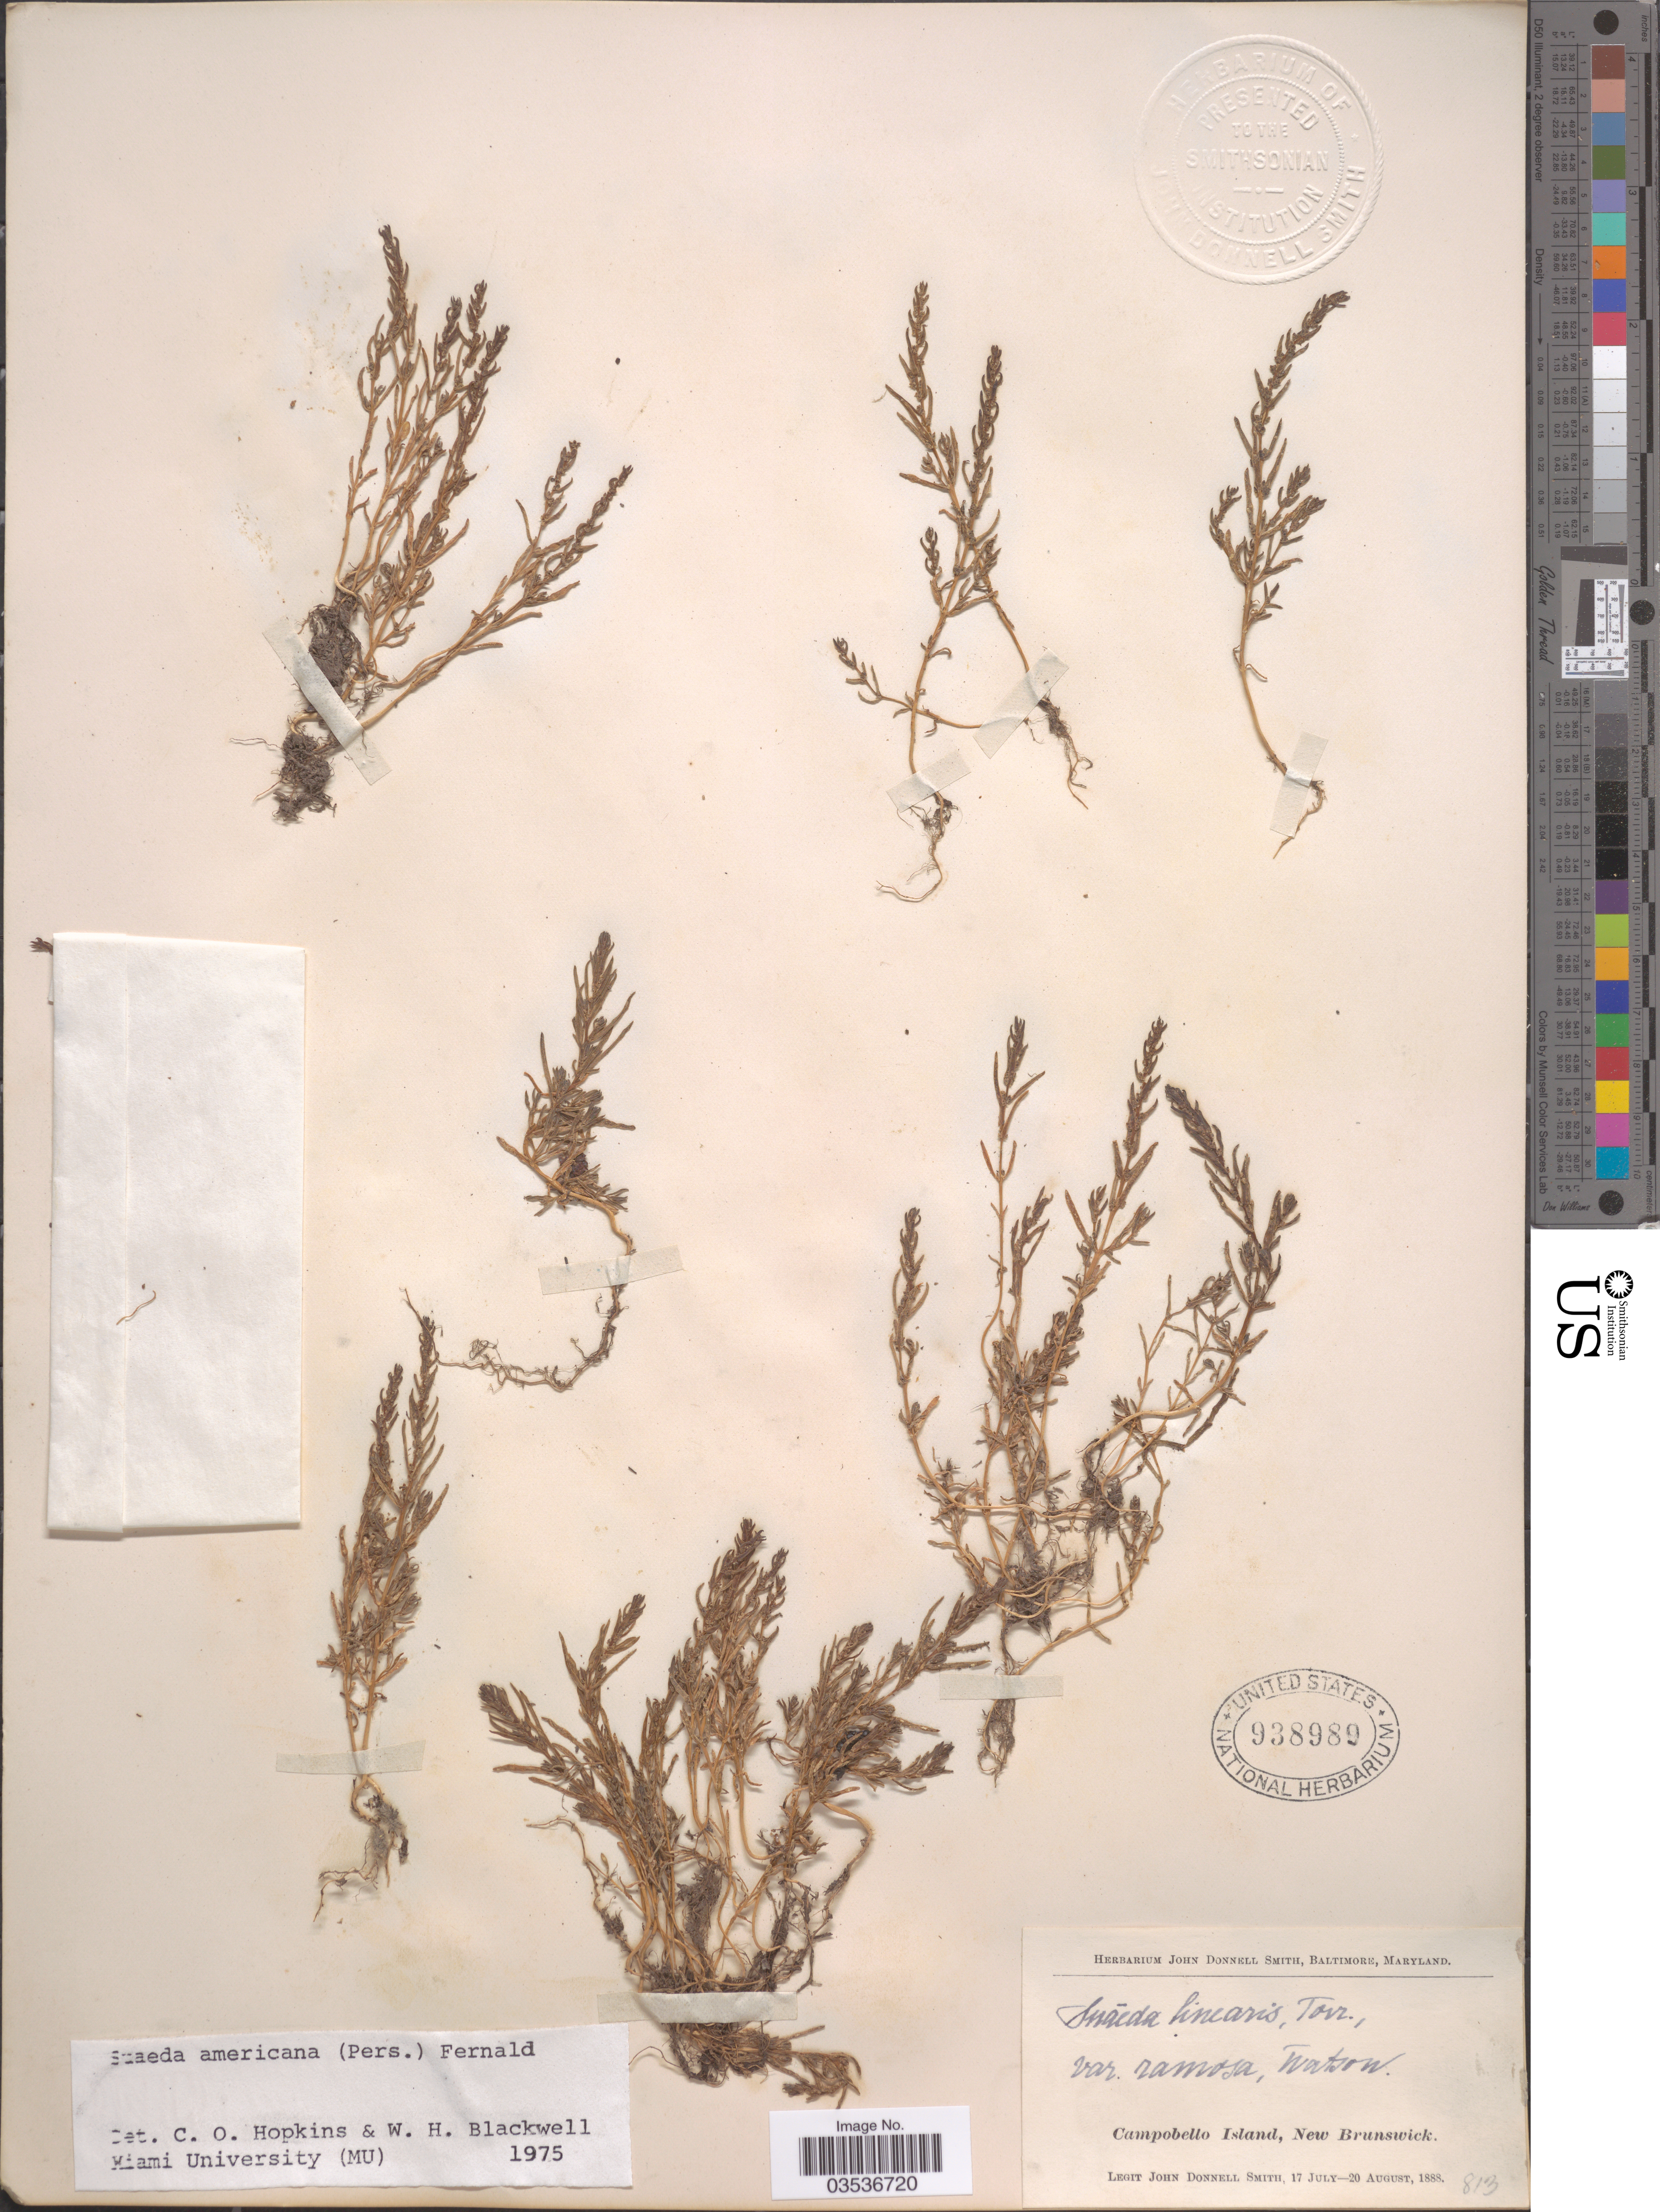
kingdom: Plantae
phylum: Tracheophyta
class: Magnoliopsida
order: Caryophyllales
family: Amaranthaceae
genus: Suaeda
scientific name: Suaeda americana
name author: (Pers.) Fernald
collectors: J. Donnell Smith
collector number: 813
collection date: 1888-07-17/1888-08-20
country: Canada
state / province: New Brunswick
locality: Campobello Island.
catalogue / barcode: US 938989